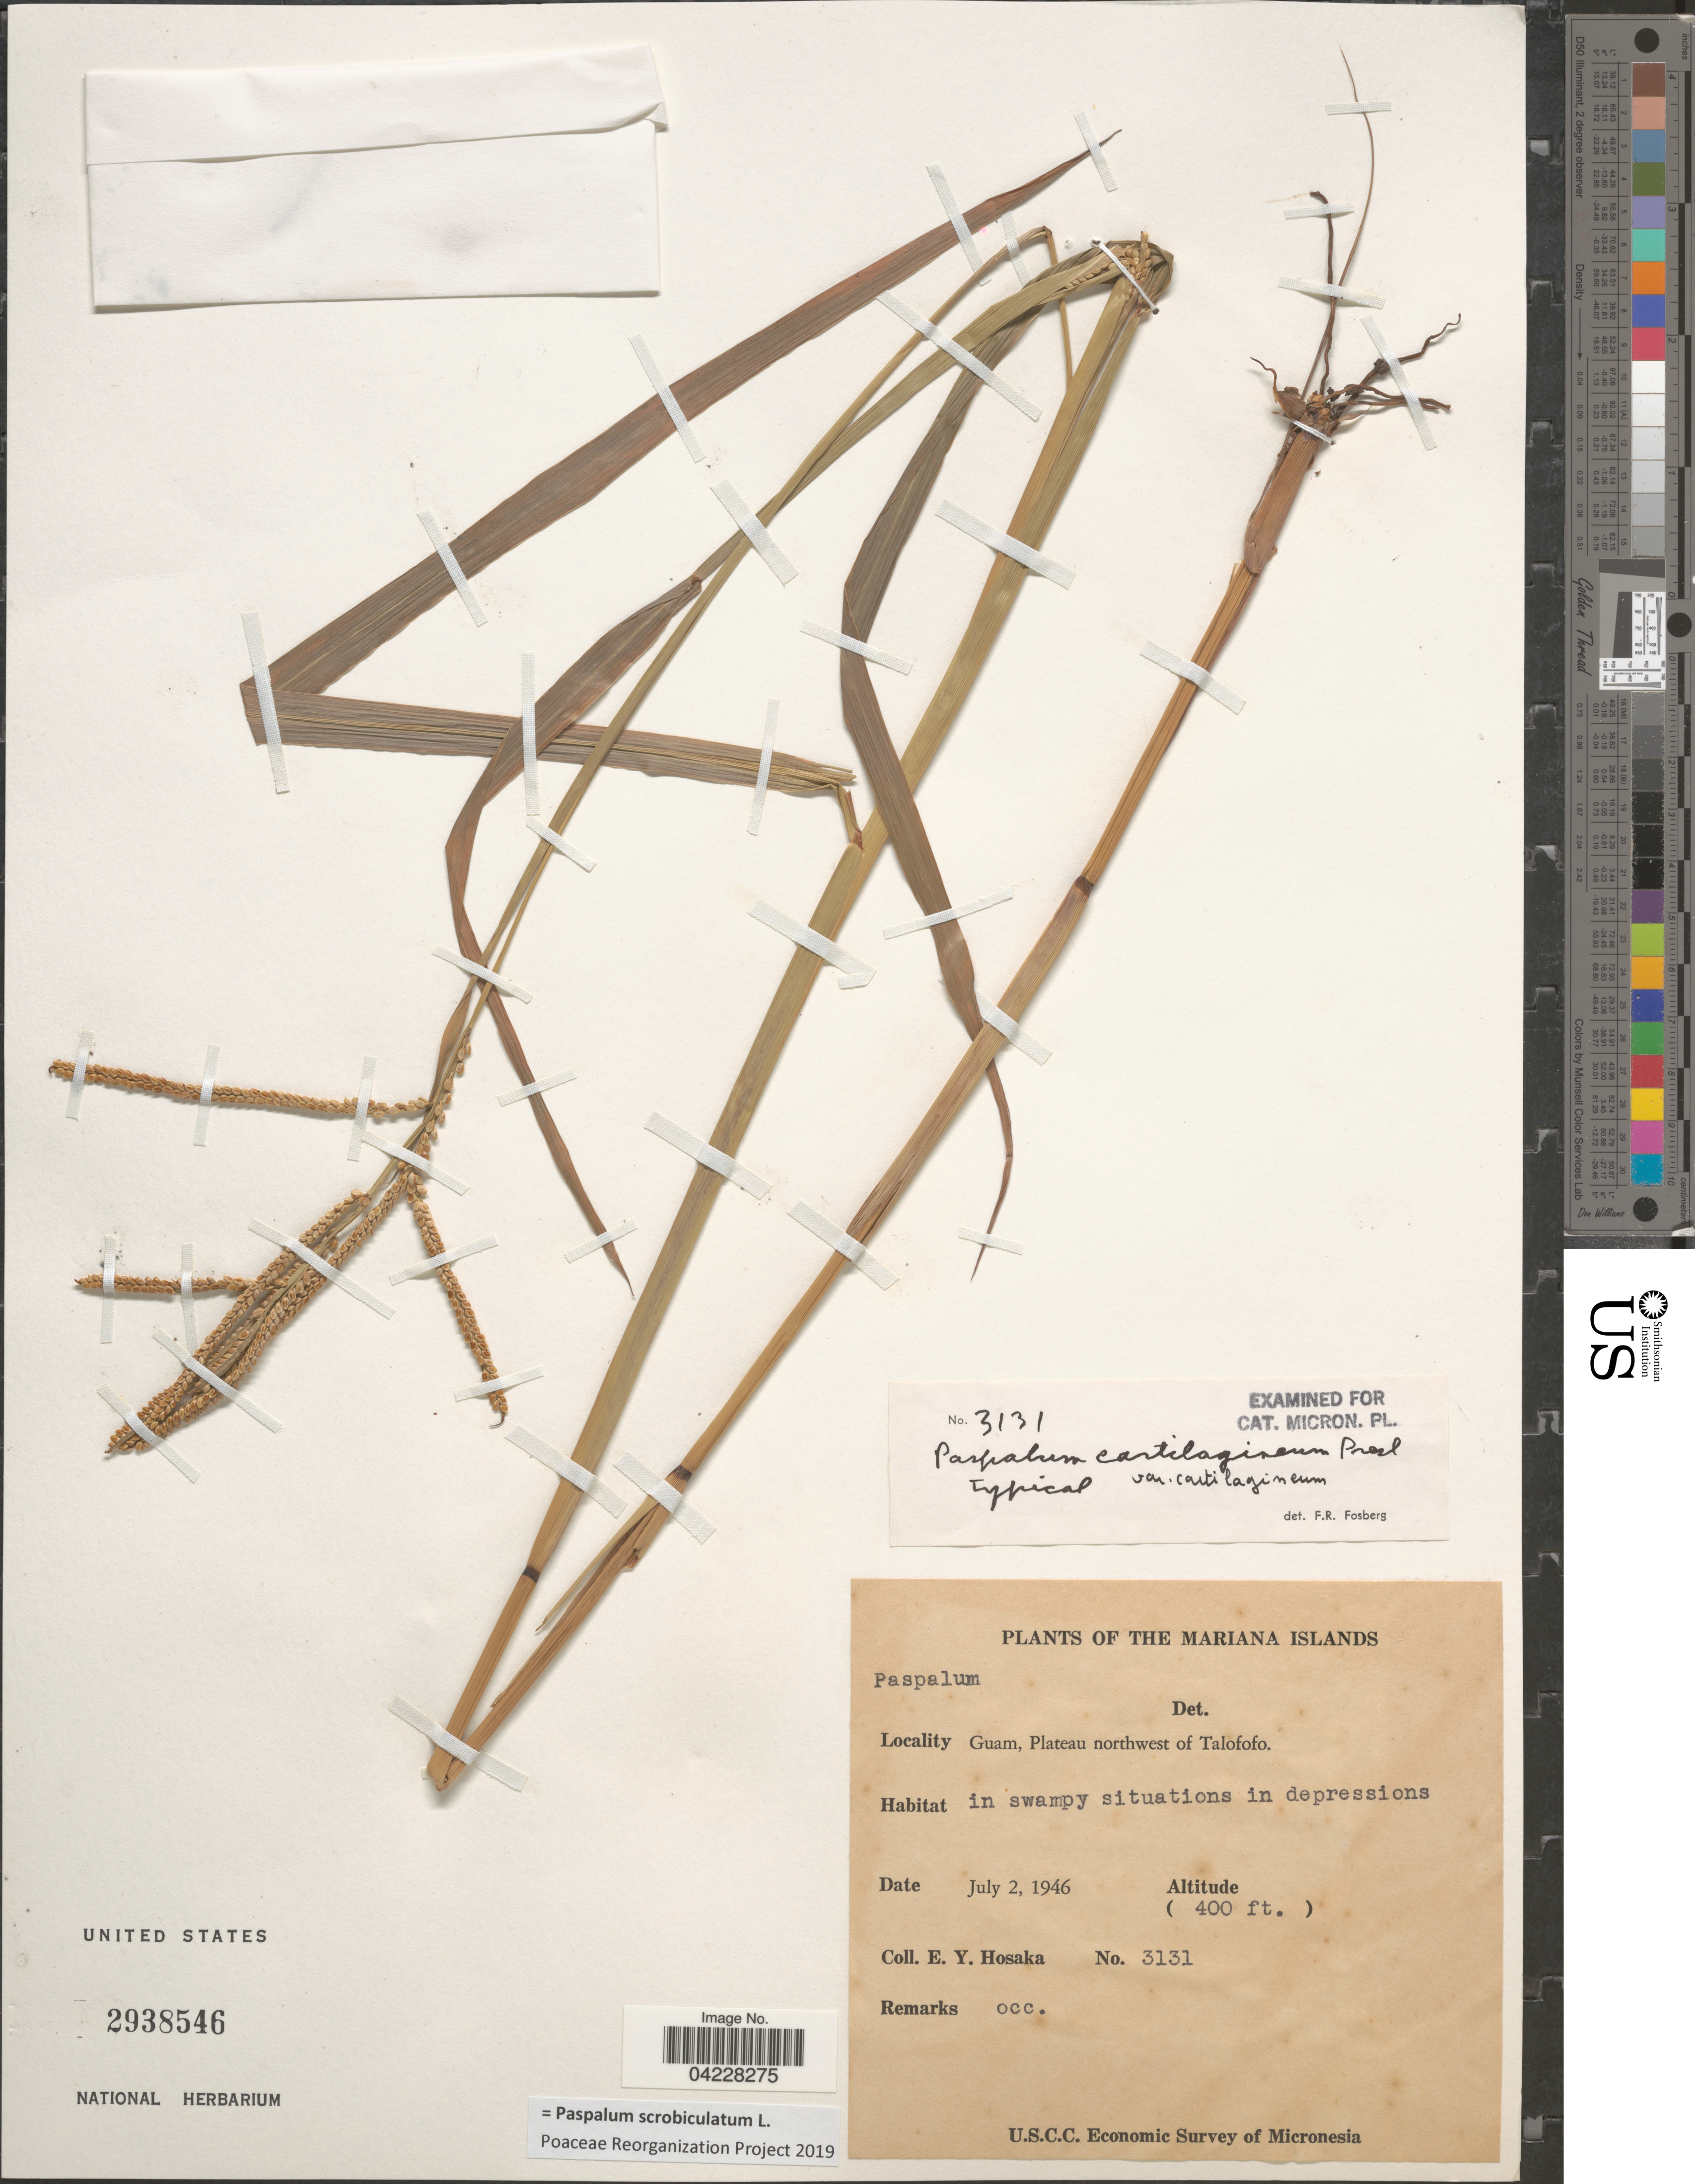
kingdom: Plantae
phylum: Tracheophyta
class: Liliopsida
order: Poales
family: Poaceae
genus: Paspalum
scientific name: Paspalum scrobiculatum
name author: L.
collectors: E. Y. Hosaka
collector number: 3131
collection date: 1946-07-02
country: Guam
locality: The Mariana Islands. Plateau northwest of Talofofo. In swampy situations in depressions. U.S.C.C. Economic Survey of Micronesia.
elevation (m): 122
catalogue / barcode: US 2938546